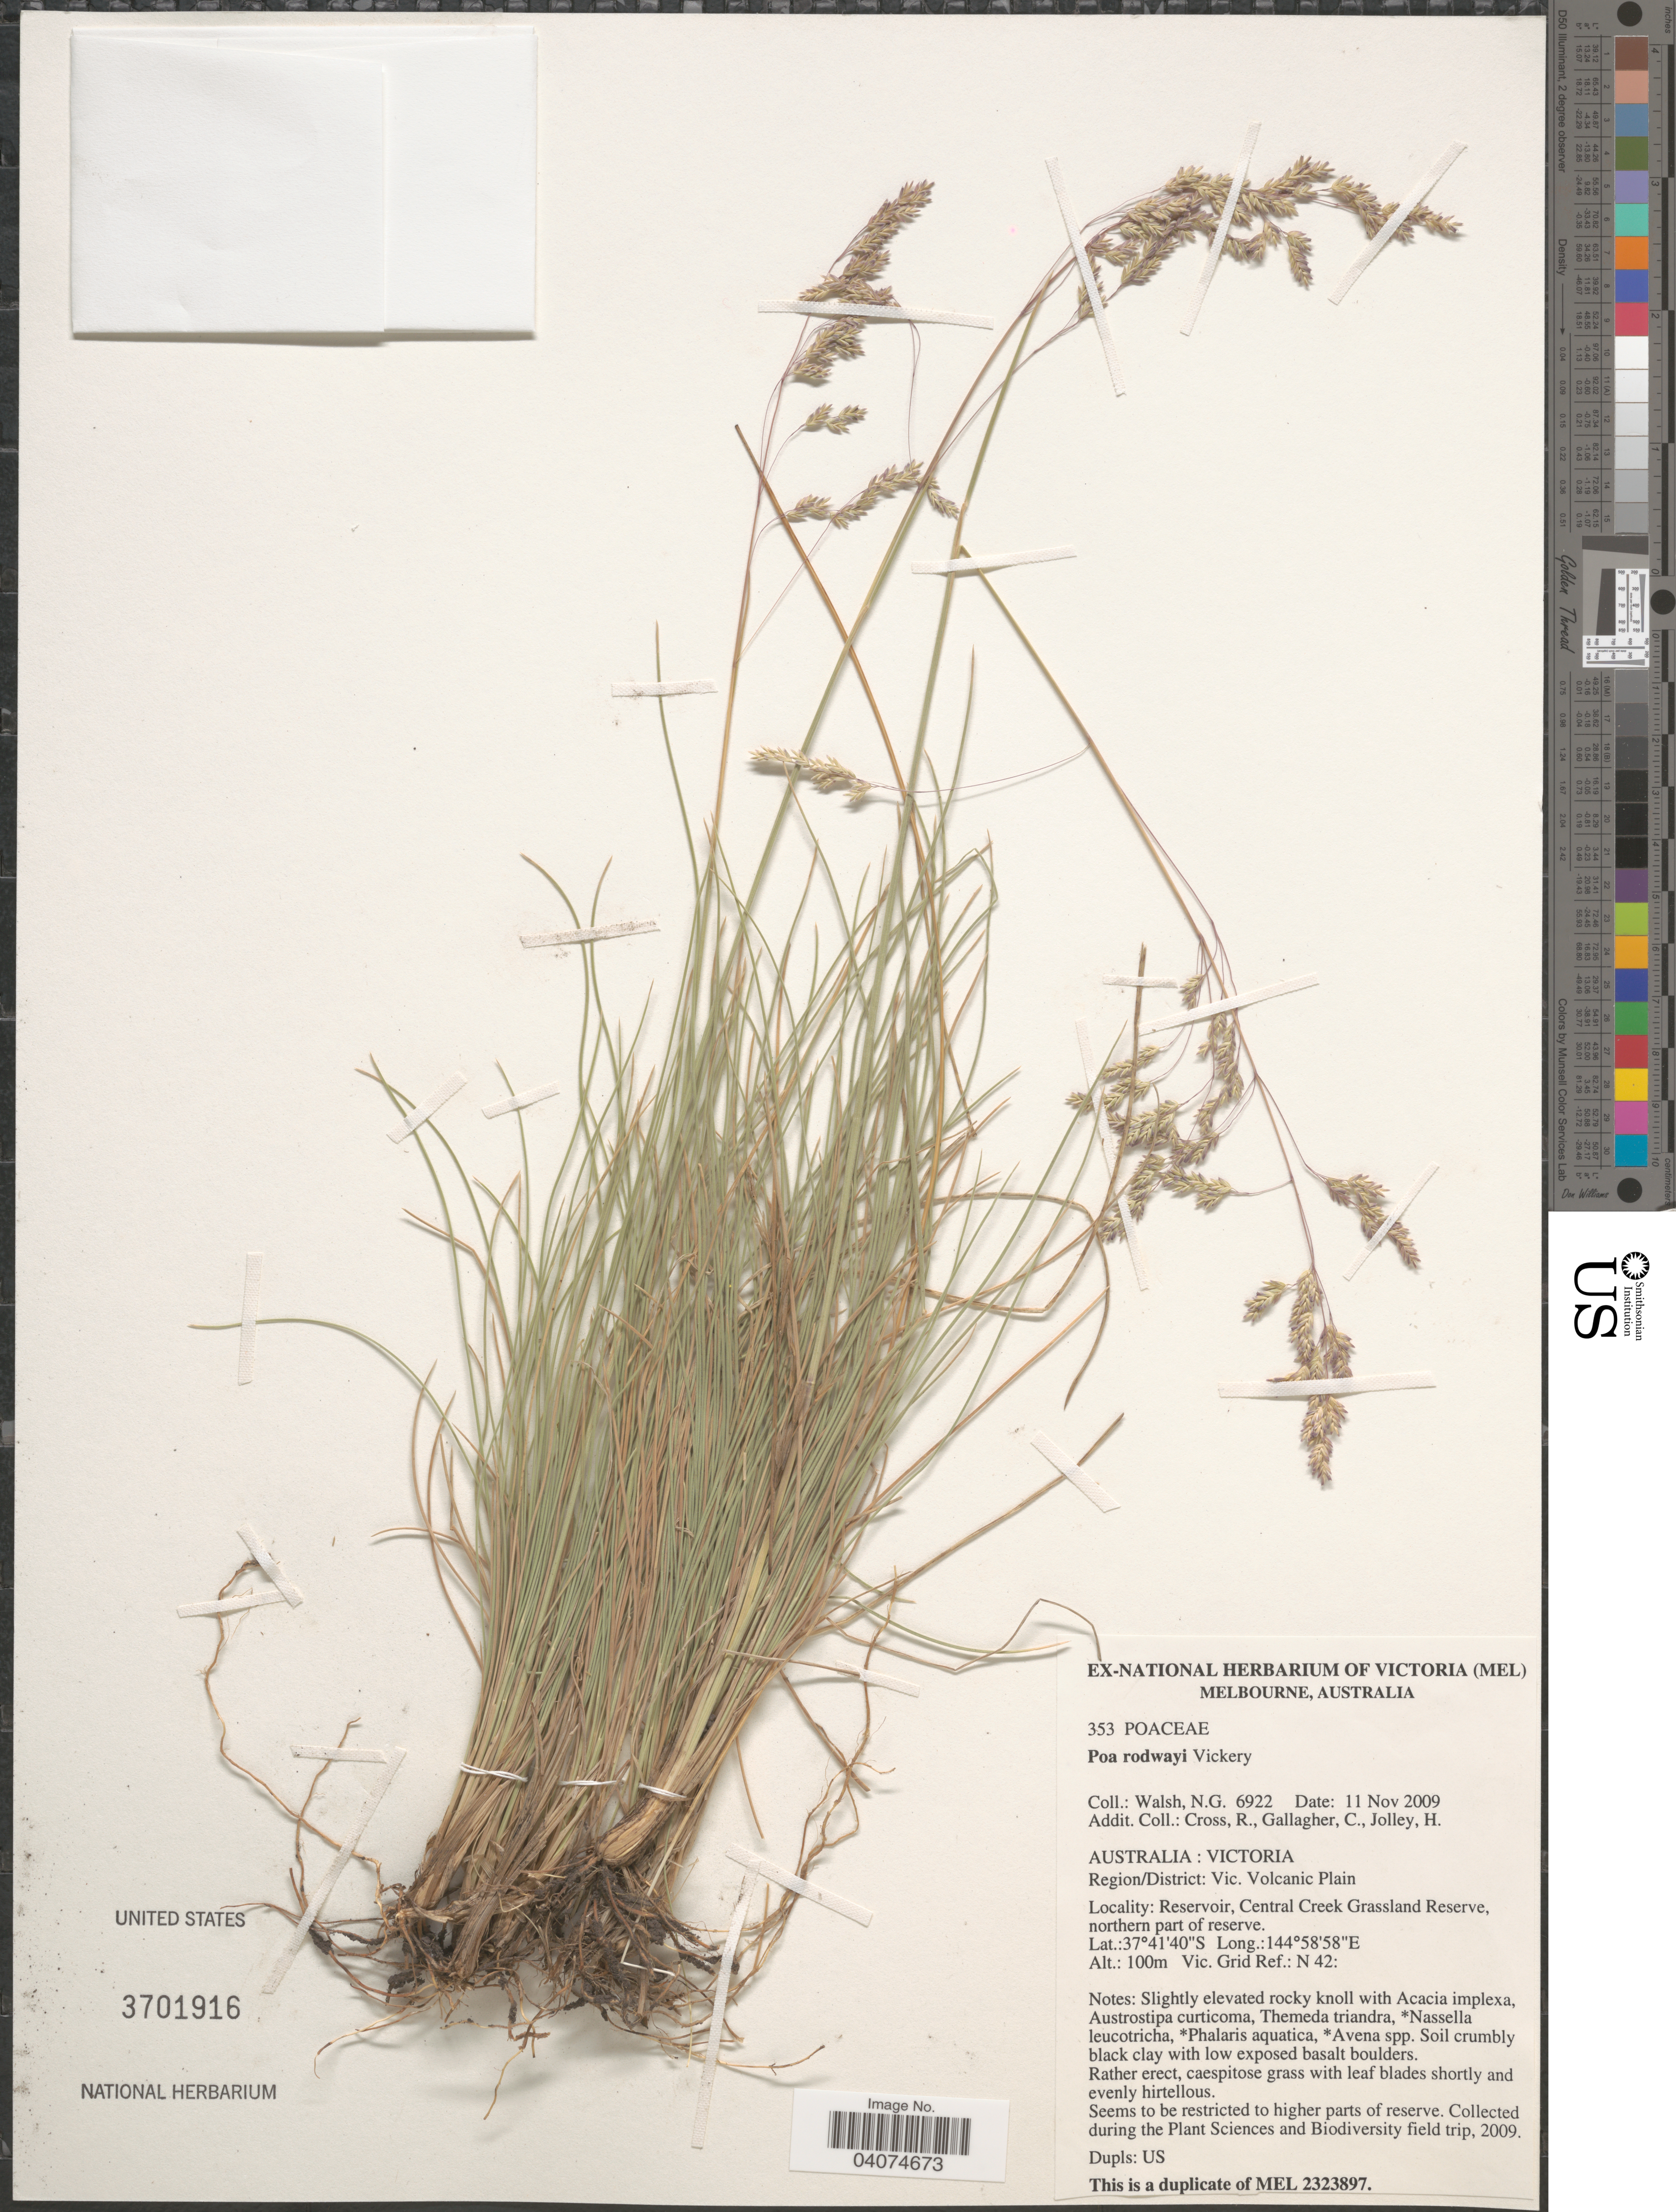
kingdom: Plantae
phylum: Tracheophyta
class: Liliopsida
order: Poales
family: Poaceae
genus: Poa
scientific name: Poa rodwayi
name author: Vickery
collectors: N. Walsh, R. Cross, C. Gallagher & H. Jolley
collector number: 6922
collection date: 2009-11-11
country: Australia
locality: Victoria. Region/District: Vic. Volcanic Plain. Reservoir, Central Creek Grassland Reserve, northern part of reserve. Vic. Grid Ref.: N 42.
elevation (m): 100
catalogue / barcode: US 3701916